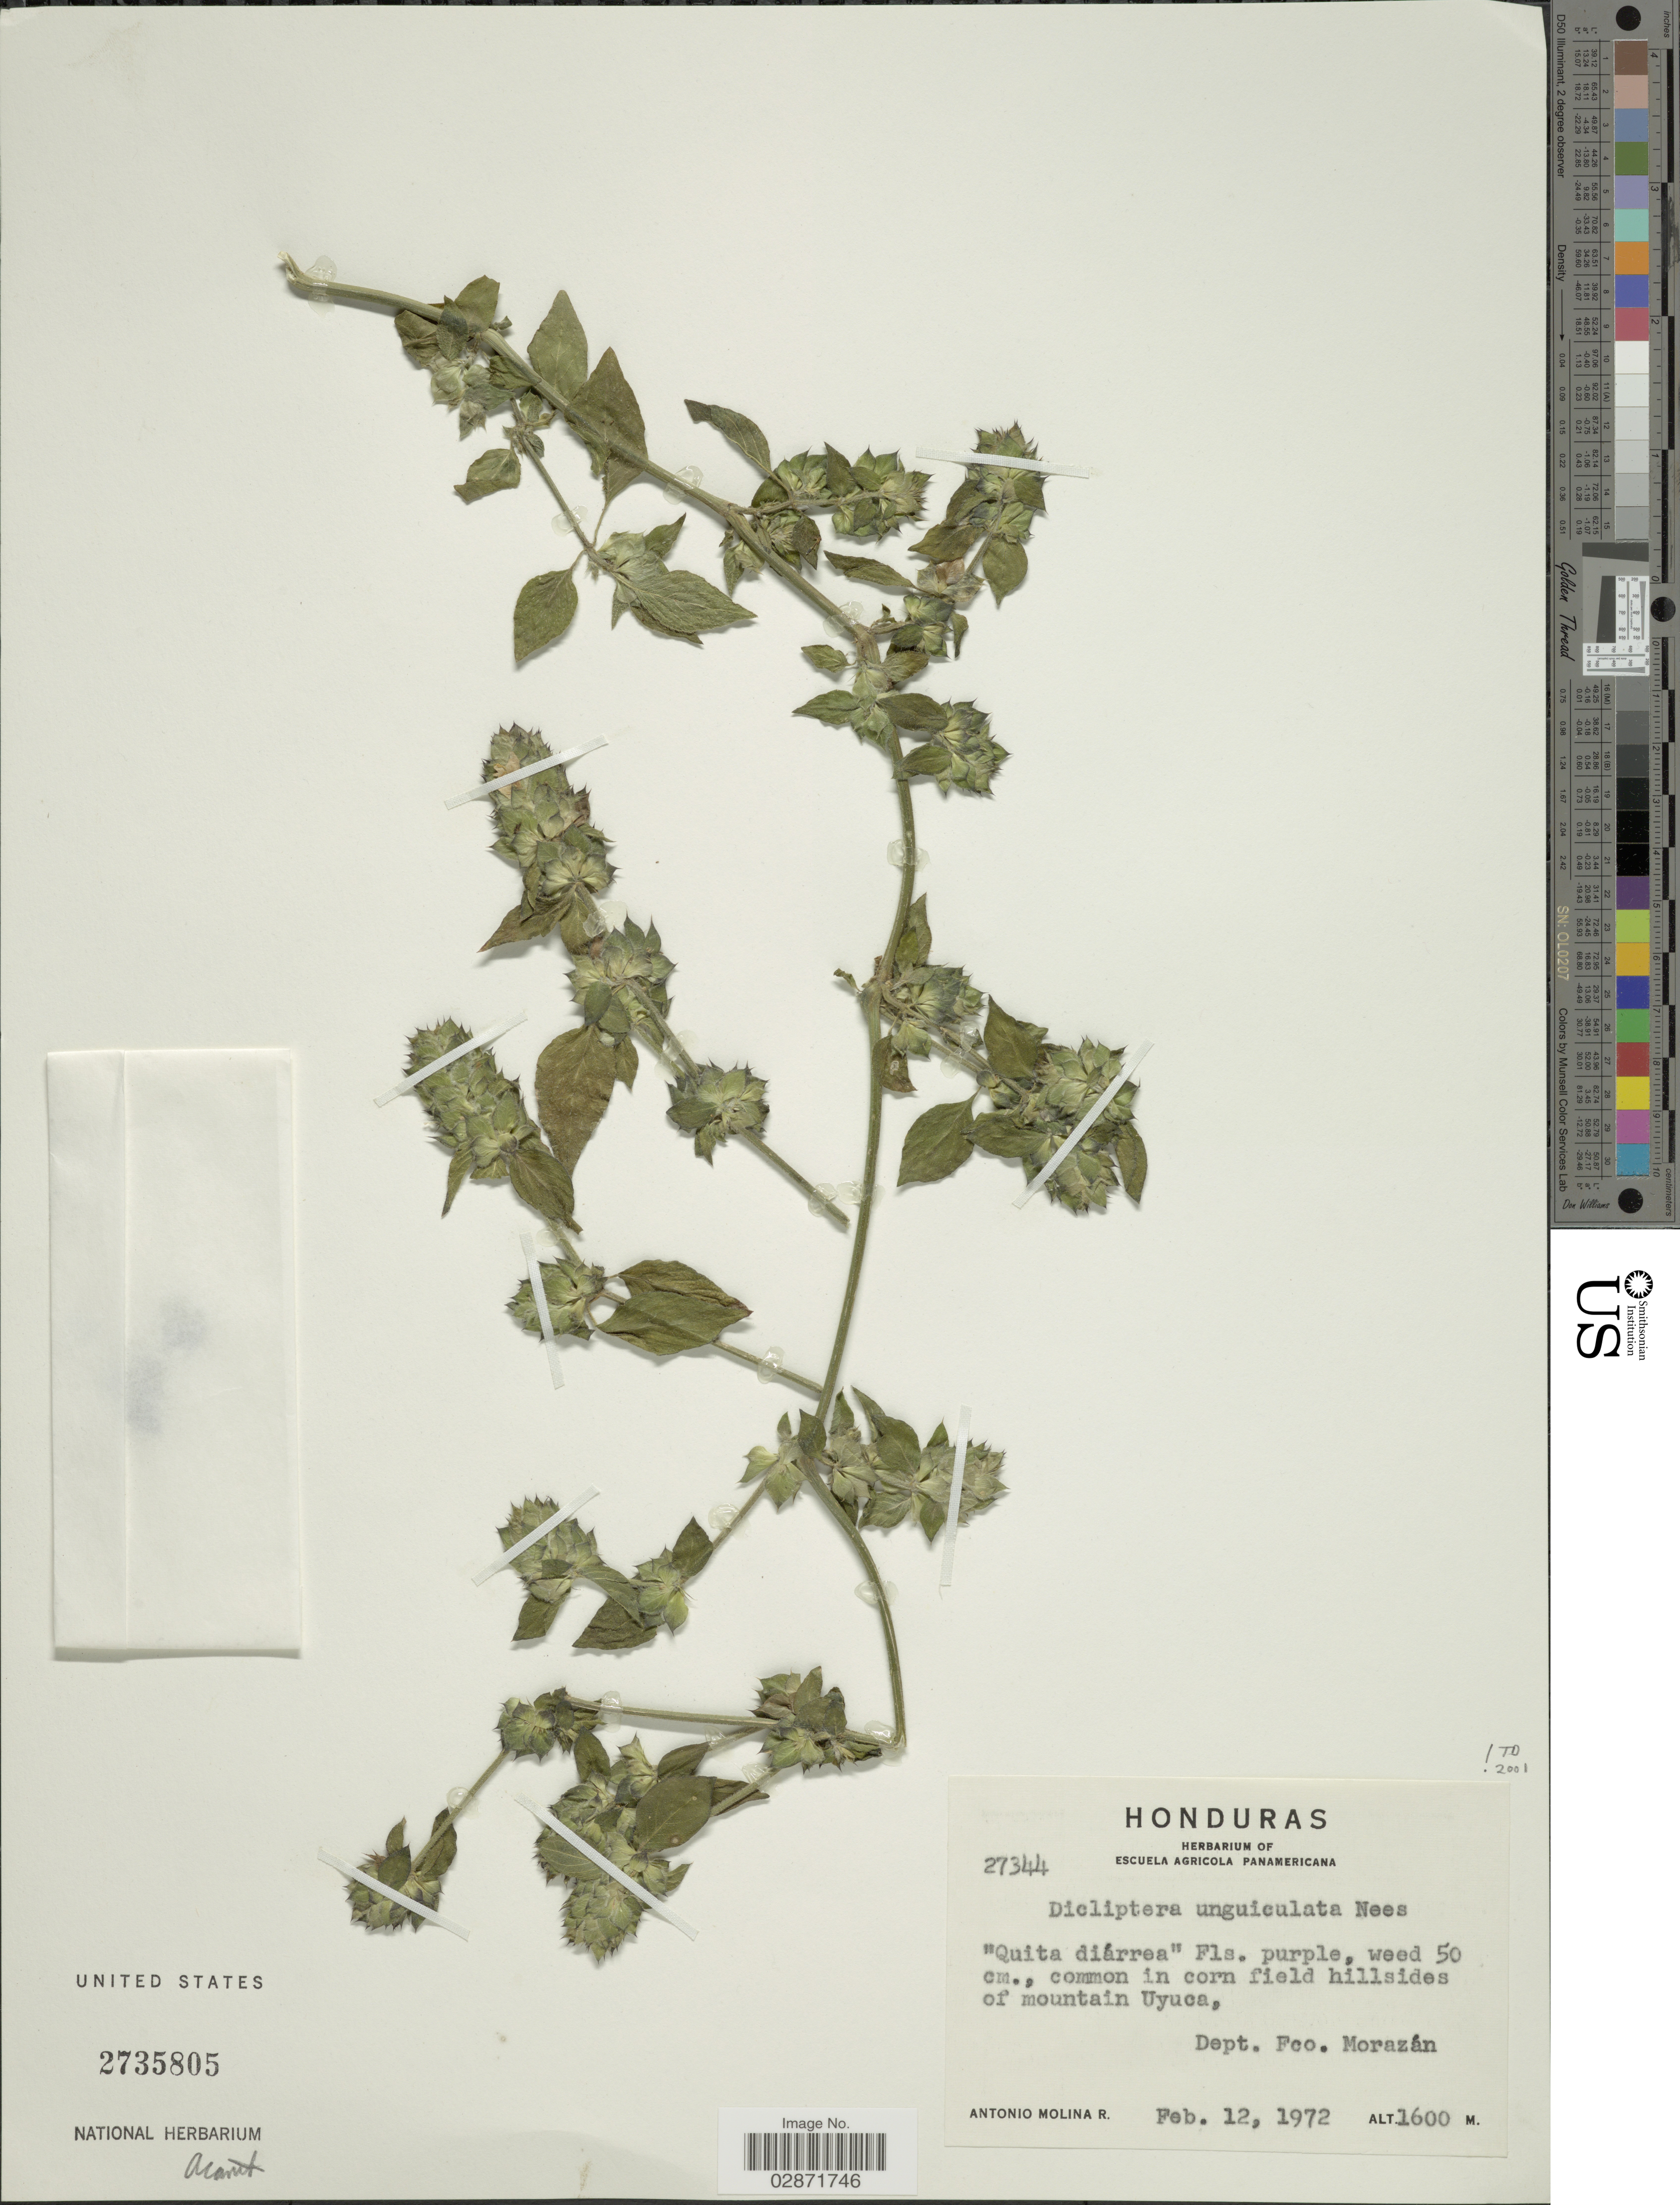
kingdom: Plantae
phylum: Tracheophyta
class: Magnoliopsida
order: Lamiales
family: Acanthaceae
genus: Dicliptera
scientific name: Dicliptera unguiculata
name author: Nees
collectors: A. Molina R.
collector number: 27344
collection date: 1972-02-12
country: Honduras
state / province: Fco. Morazán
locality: Common in corn field hillsides of mountain Uyuca, Dept. Fco. Morazán.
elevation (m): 1600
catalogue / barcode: US 2735805